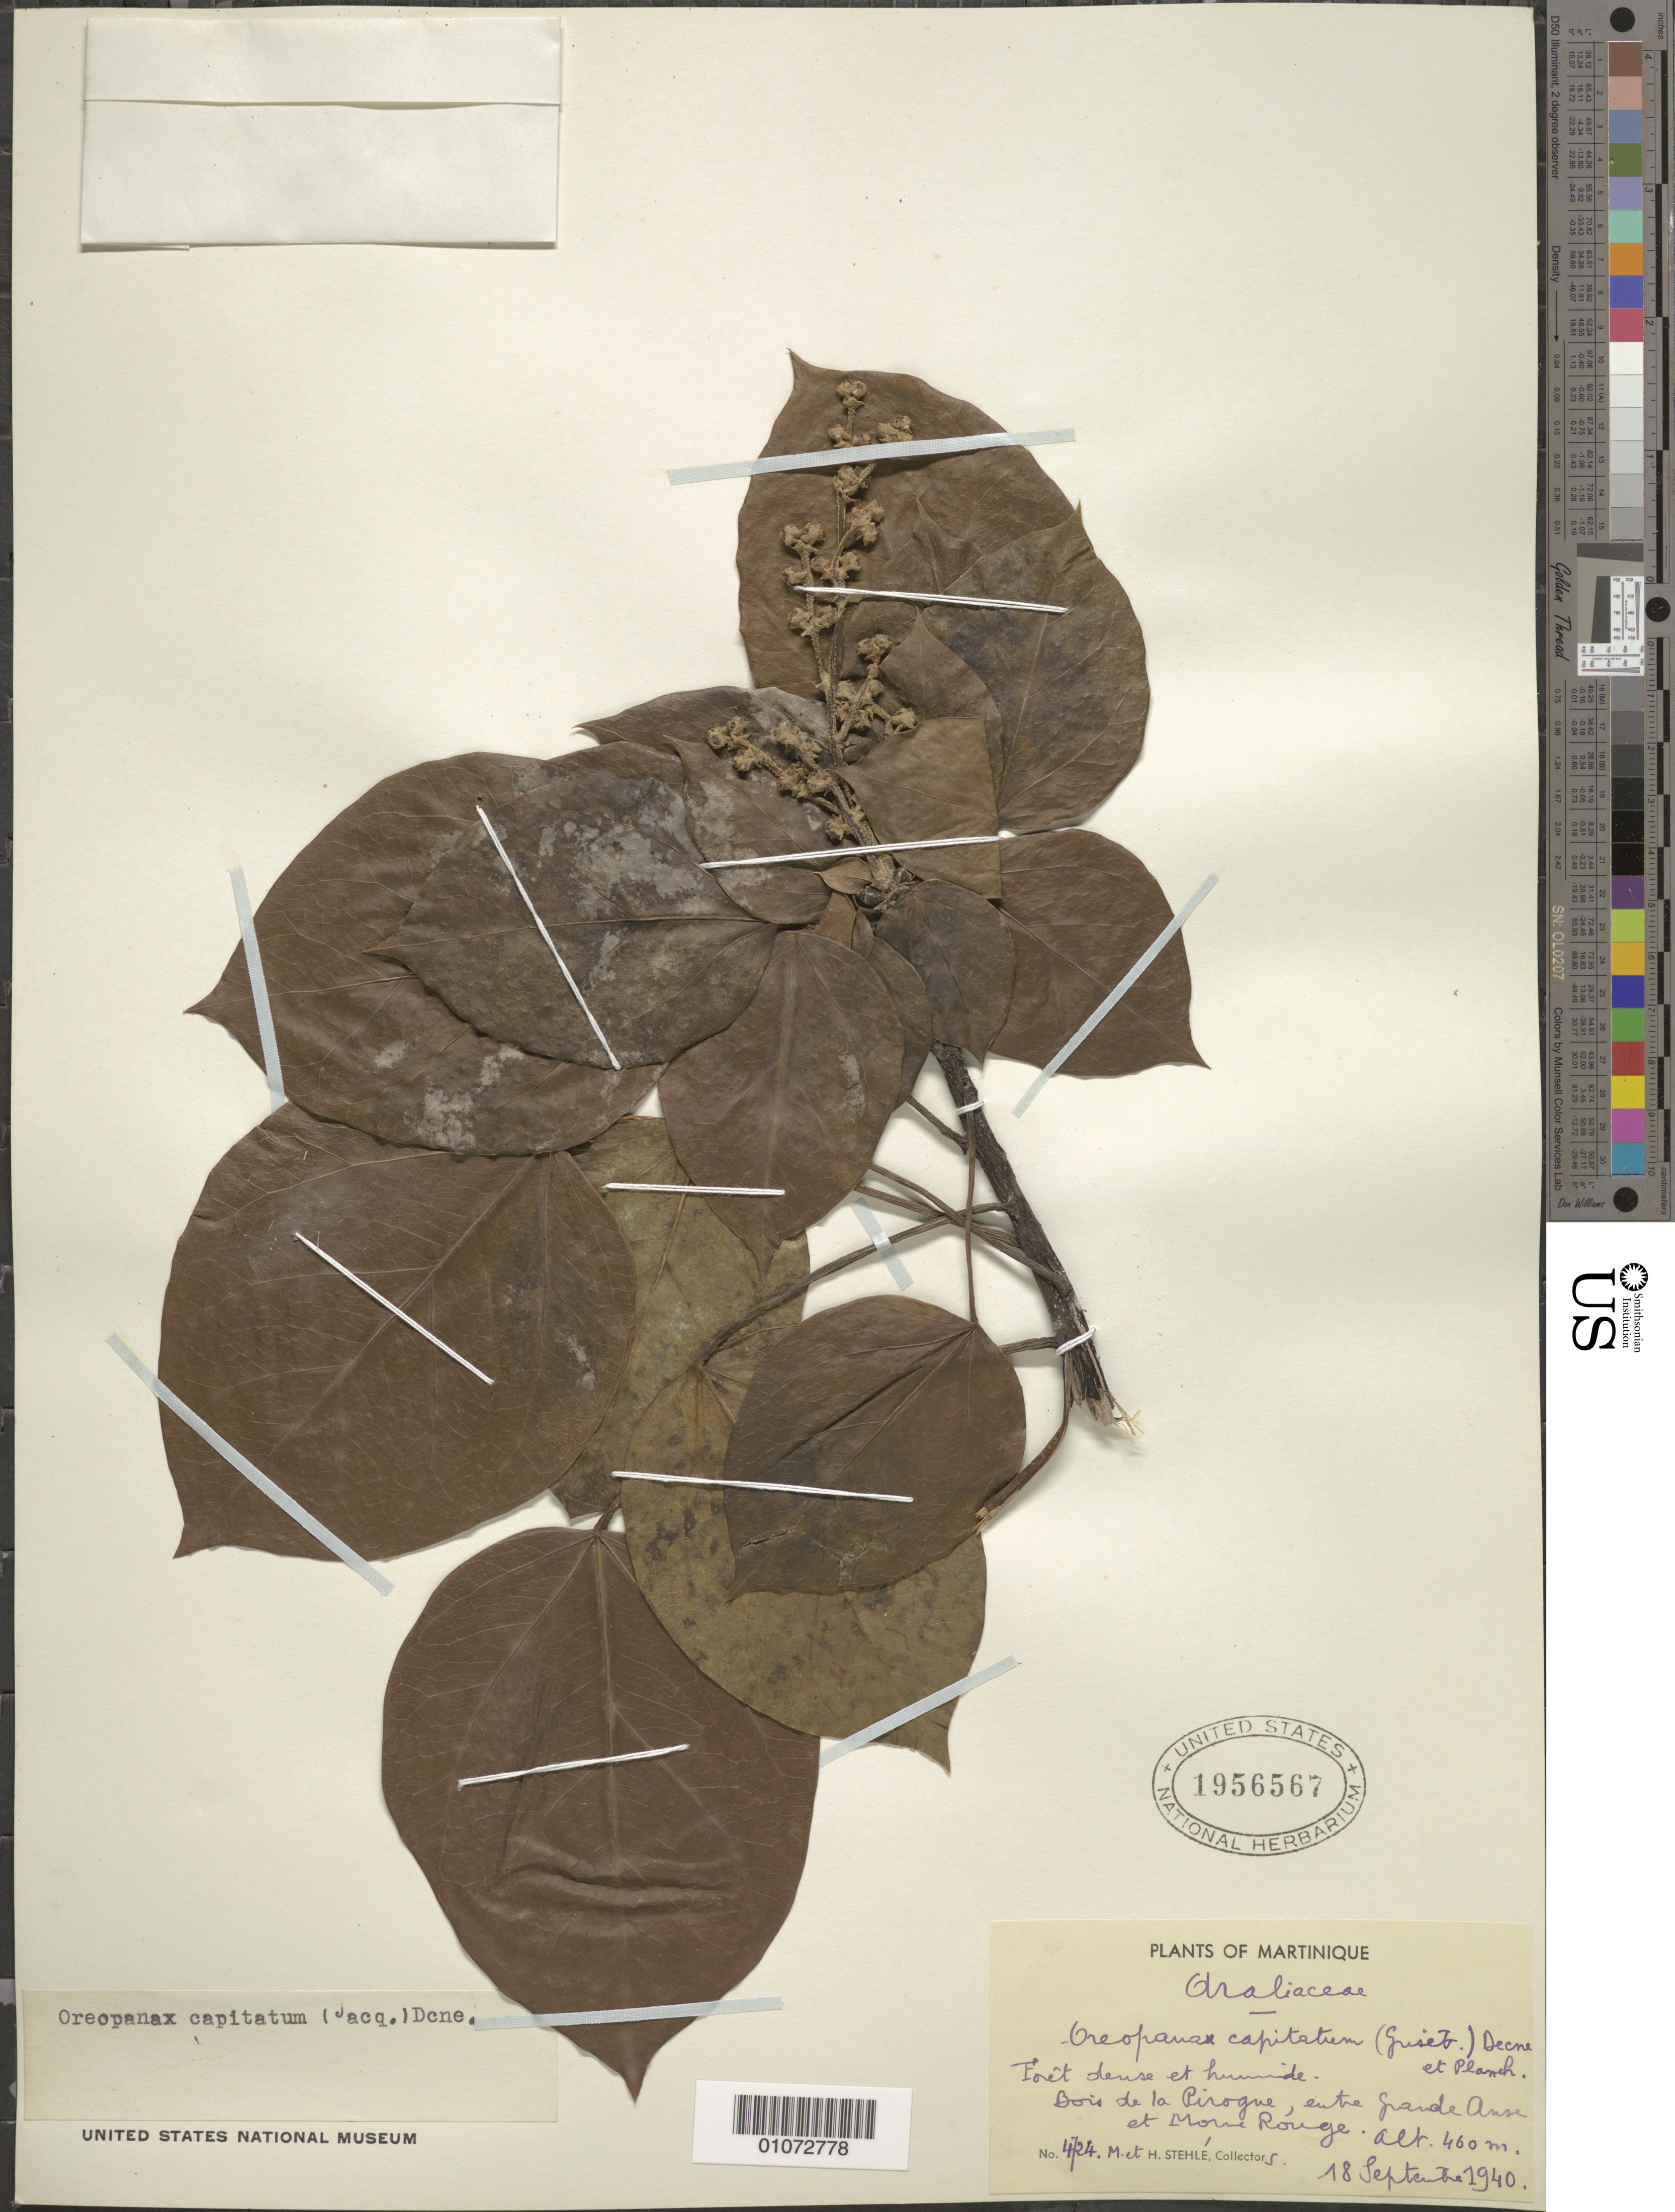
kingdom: Plantae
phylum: Tracheophyta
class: Magnoliopsida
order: Apiales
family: Araliaceae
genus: Oreopanax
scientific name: Oreopanax capitatus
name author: (Jacq.) Decne. & Planch.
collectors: H. Stehlé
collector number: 4724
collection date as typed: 18 Sep 1940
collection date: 1940-09-18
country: Martinique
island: Martinique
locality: Bois de la Pirogue, on Grande Anse of Morne Rouge.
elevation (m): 460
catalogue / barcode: US 1956567